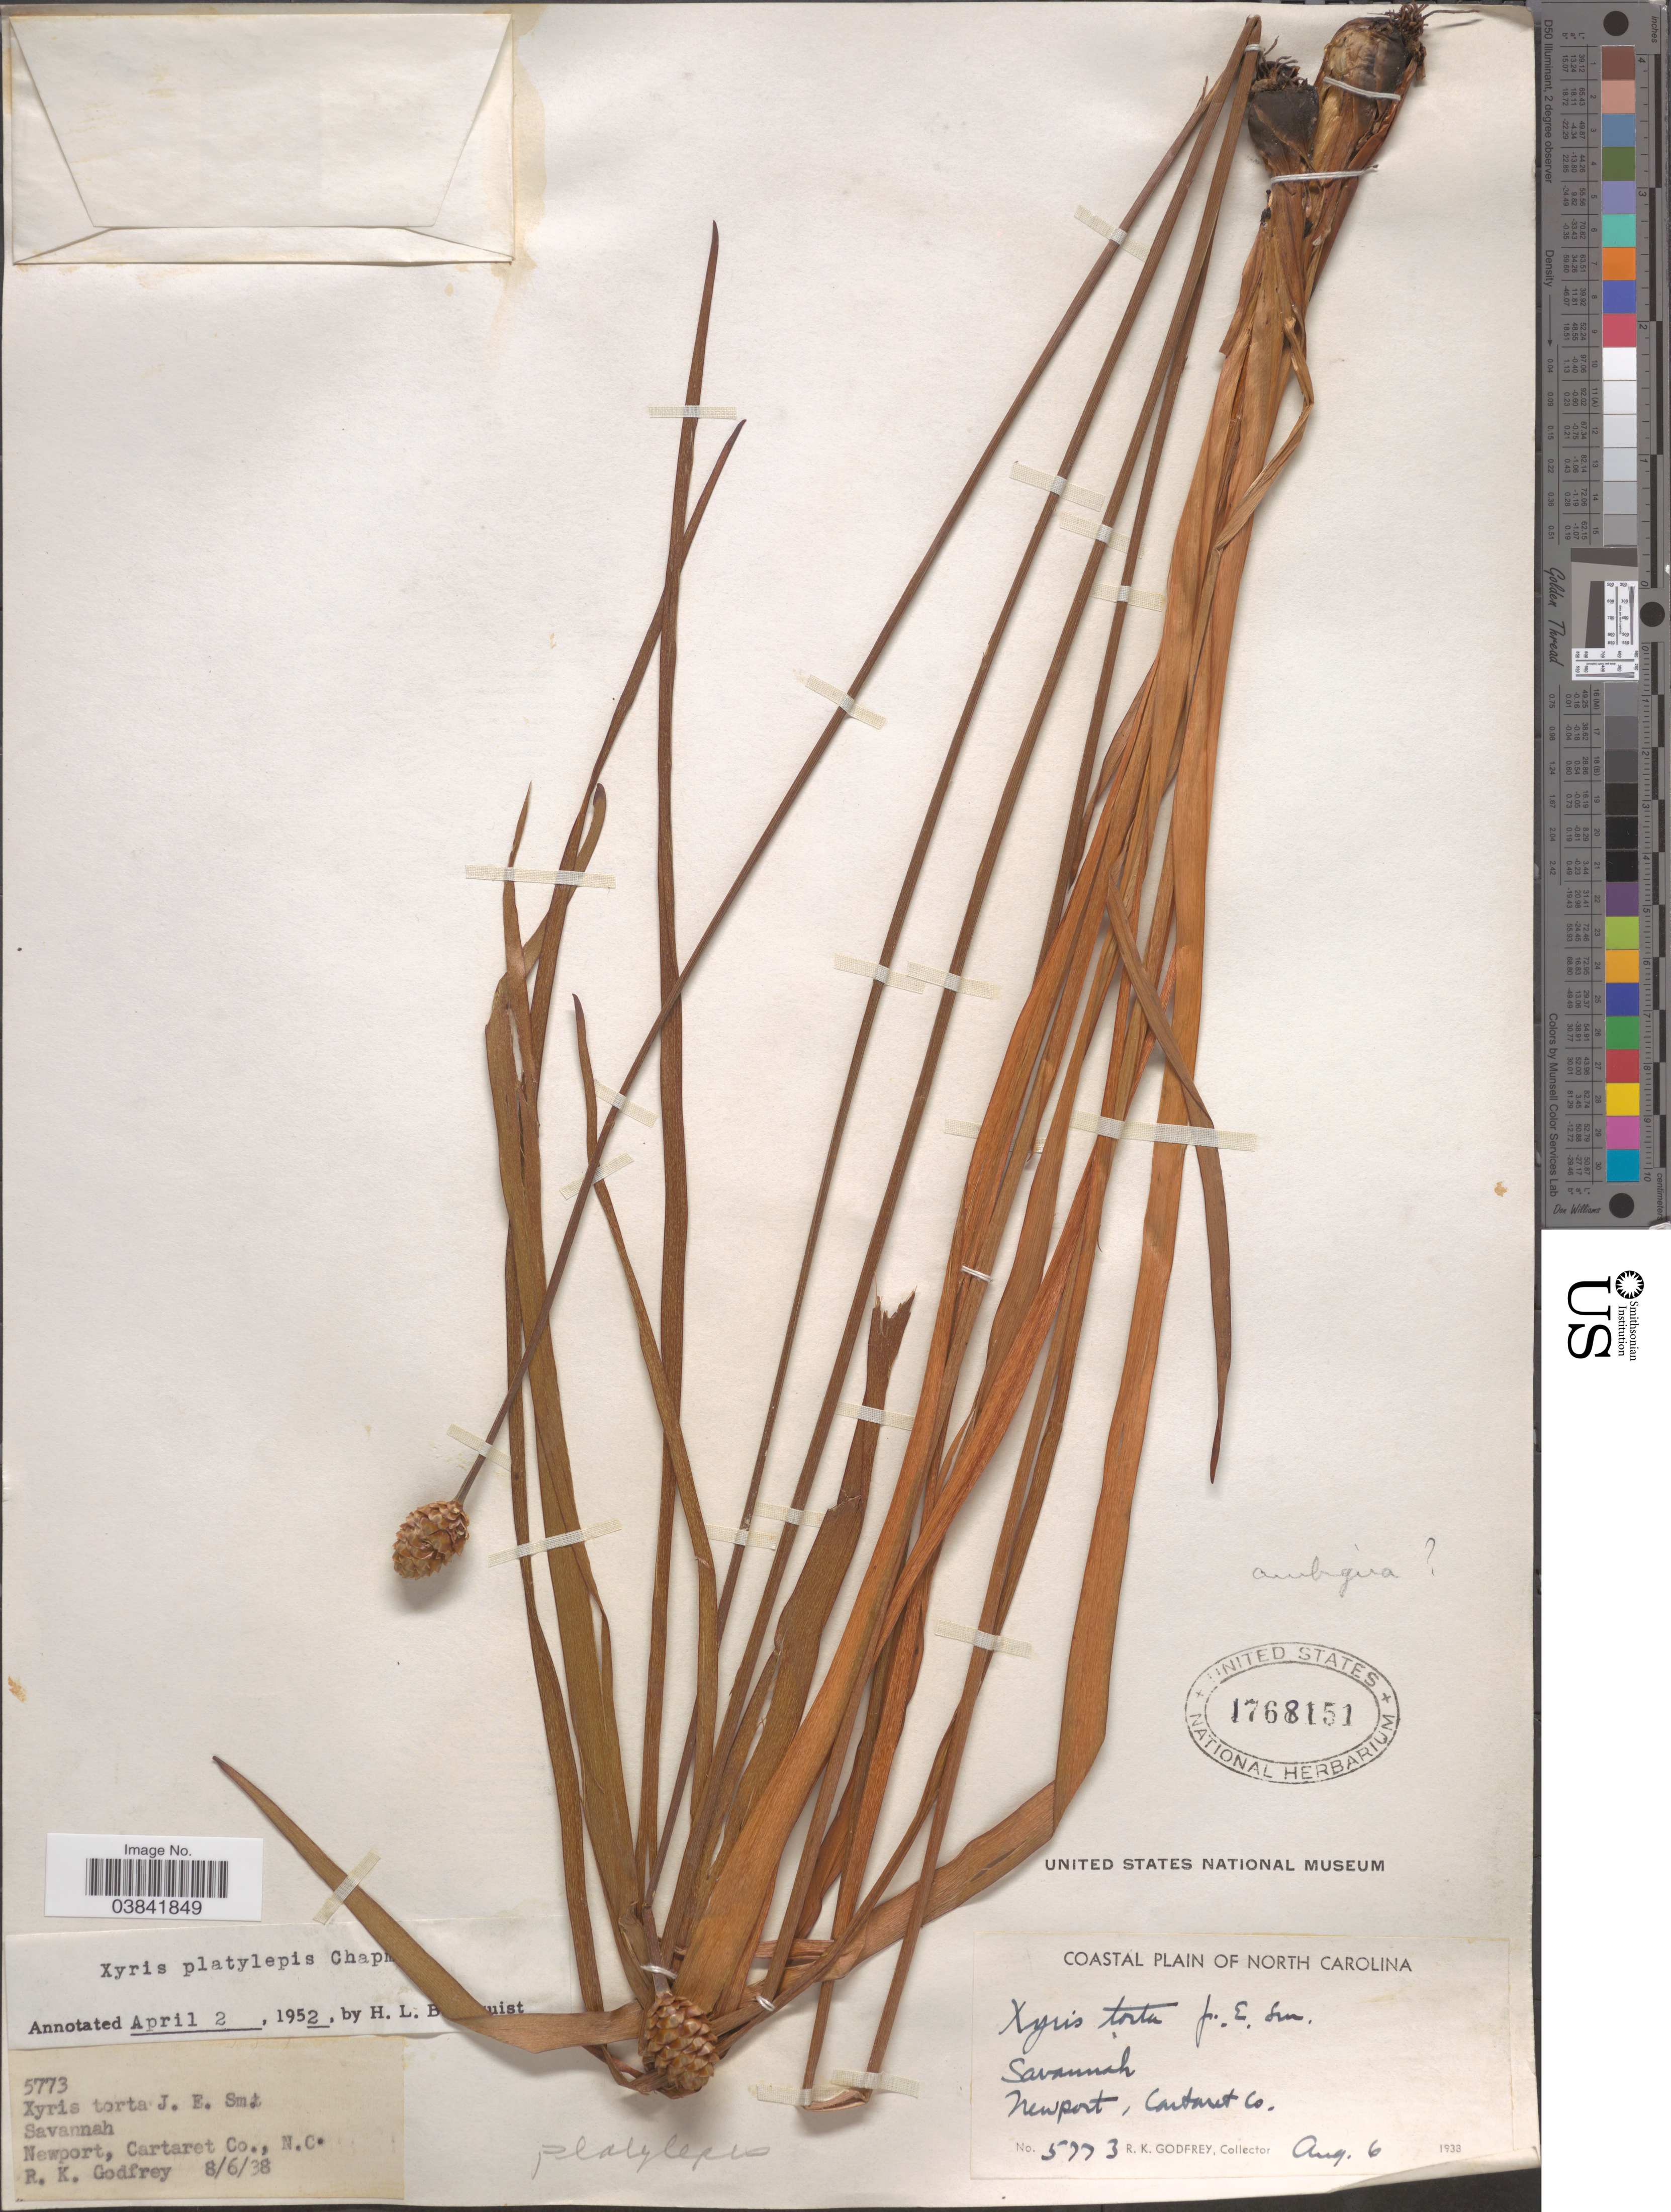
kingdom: Plantae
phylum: Tracheophyta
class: Liliopsida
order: Poales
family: Xyridaceae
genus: Xyris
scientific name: Xyris platylepis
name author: Chapm.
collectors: R. K. Godfrey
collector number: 5773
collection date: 1938-08-06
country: United States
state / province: North Carolina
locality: Coastal Plain of North Carolina. Savannah. Newport, Cartaret Co.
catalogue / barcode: US 1768151